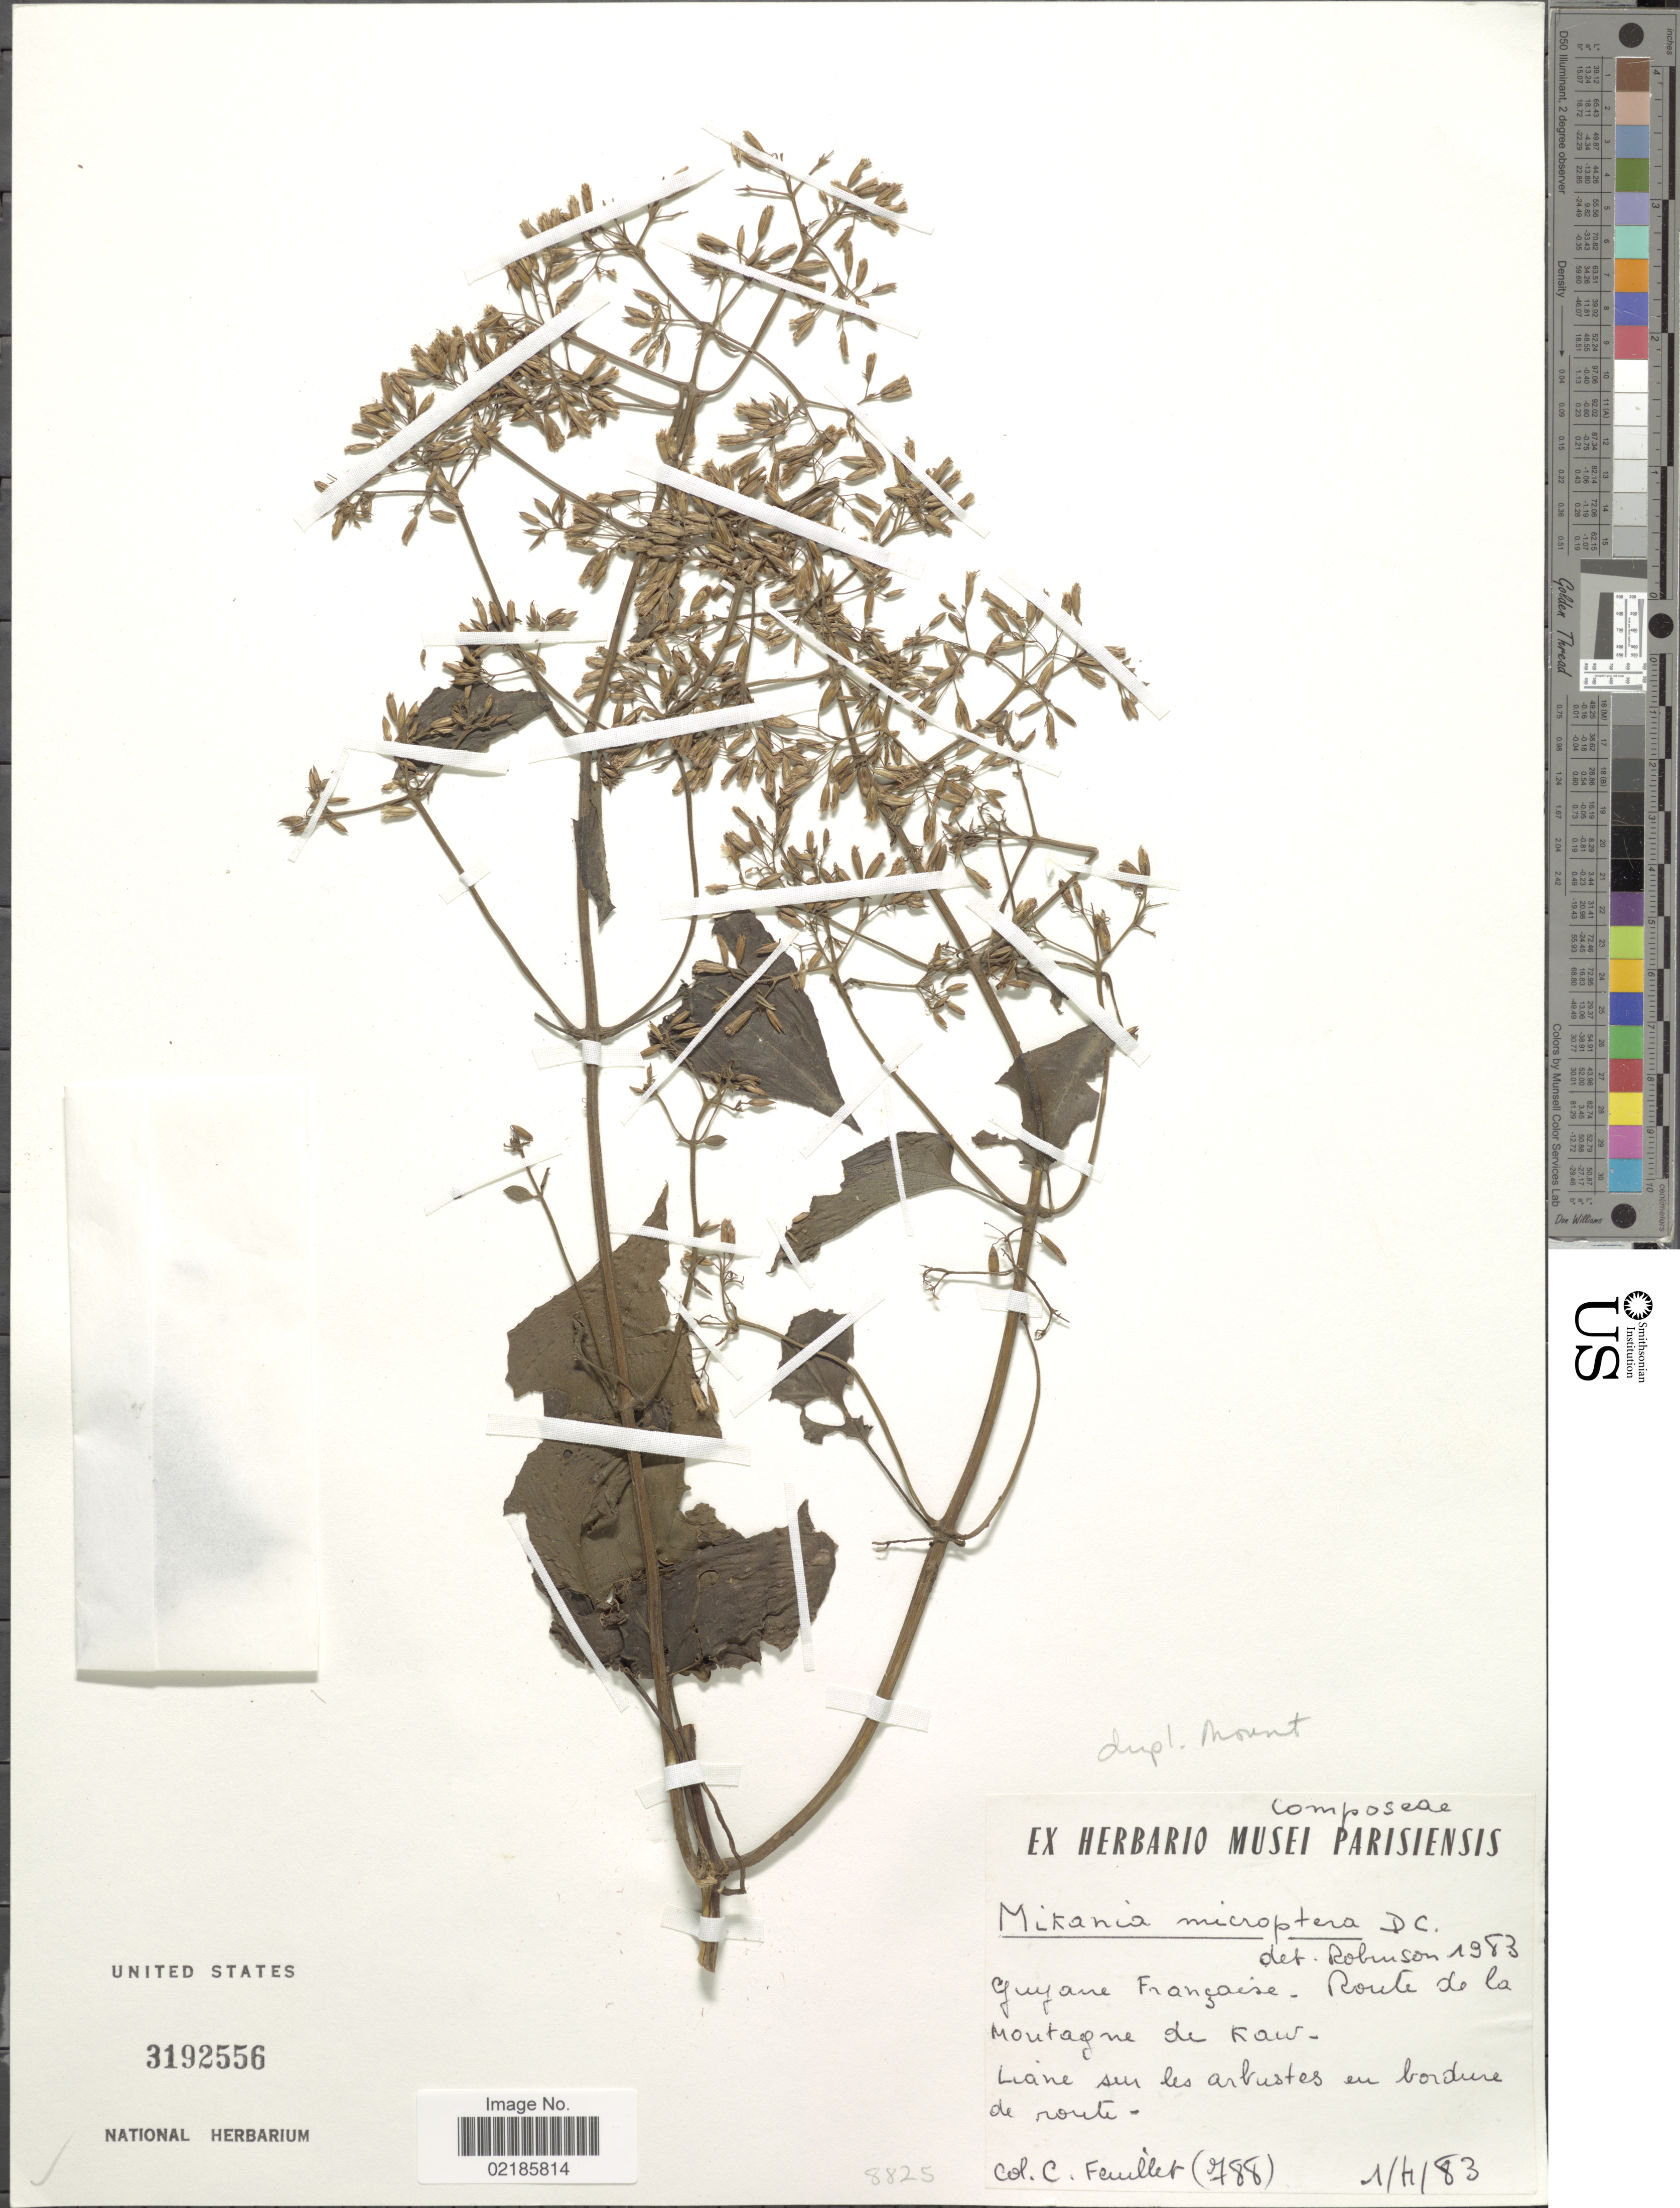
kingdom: Plantae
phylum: Tracheophyta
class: Magnoliopsida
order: Asterales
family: Asteraceae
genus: Mikania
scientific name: Mikania microptera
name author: DC.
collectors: C. Feullet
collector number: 788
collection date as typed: Transcribed d/m/y: 1/11/83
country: French Guiana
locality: Guyane Francaise. Route de la Moutagne de Raw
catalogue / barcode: US 3192556